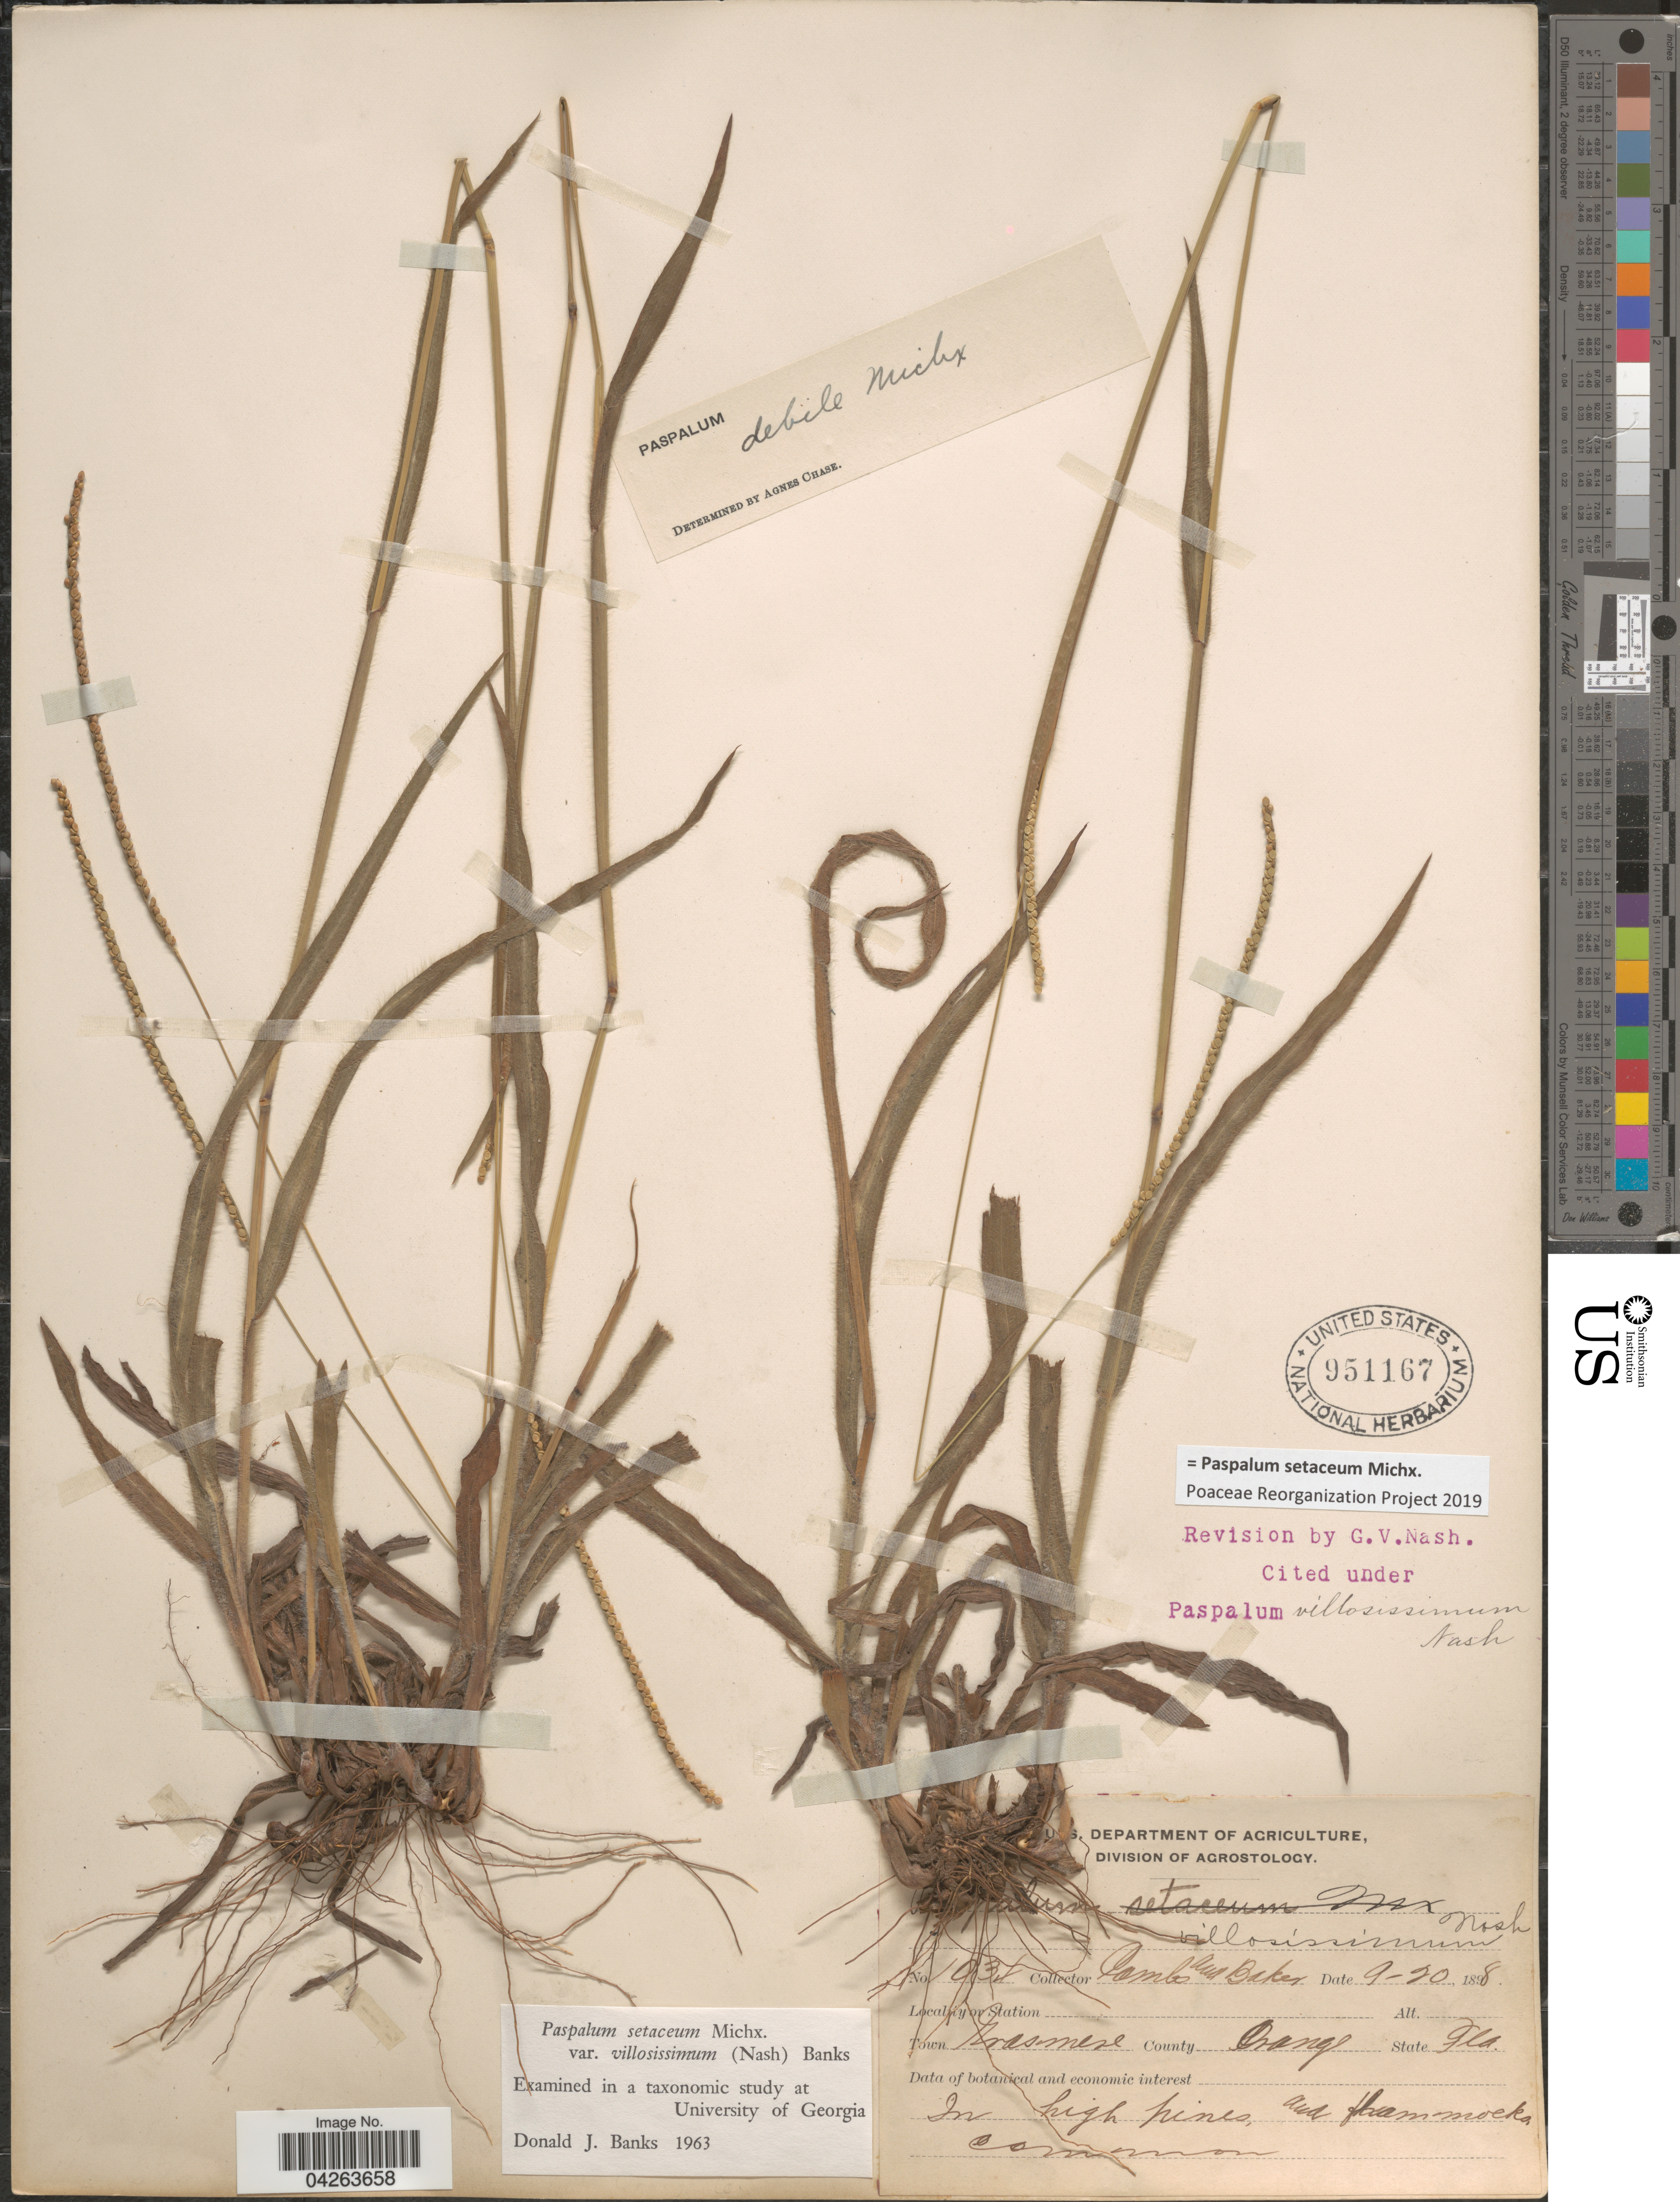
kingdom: Plantae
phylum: Tracheophyta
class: Liliopsida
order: Poales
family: Poaceae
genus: Paspalum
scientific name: Paspalum setaceum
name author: Michx.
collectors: -. Combs & -- Baker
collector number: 1034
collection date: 1898-09-20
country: United States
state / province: Florida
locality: Town Grasmere. County Orange. In high pines and hammocks.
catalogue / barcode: US 951167